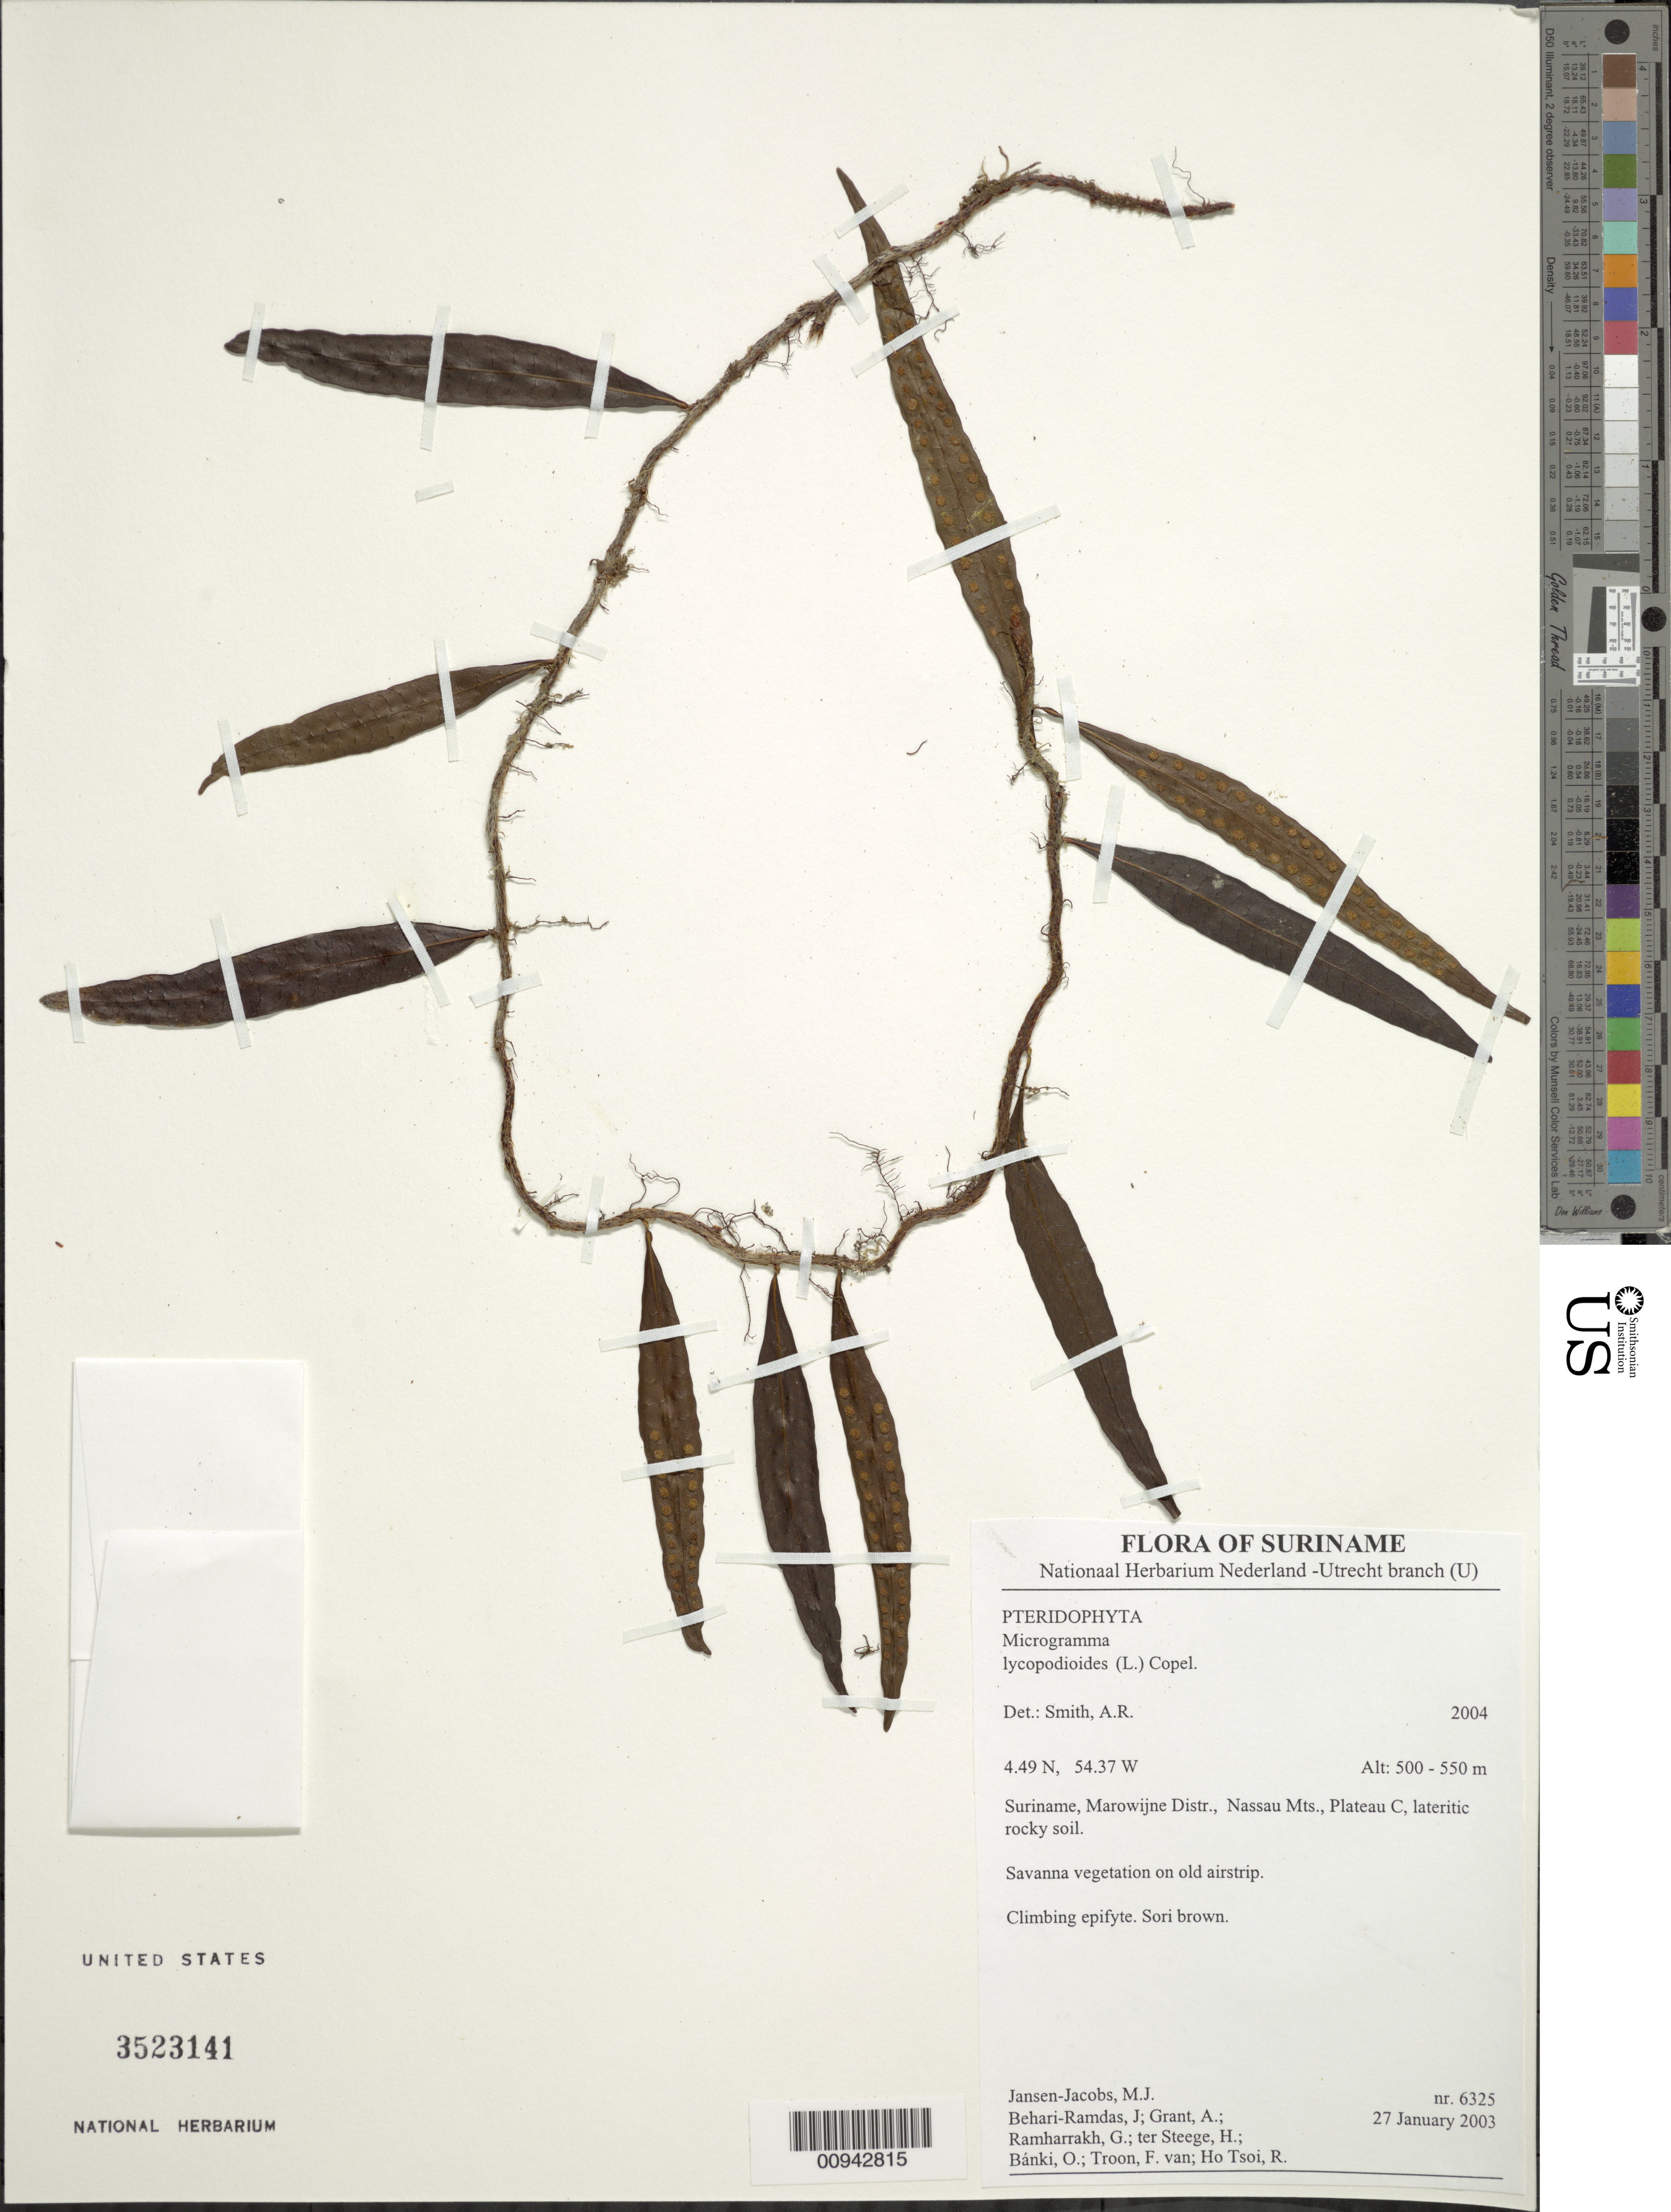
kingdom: Plantae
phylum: Tracheophyta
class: Polypodiopsida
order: Polypodiales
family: Polypodiaceae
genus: Microgramma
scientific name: Microgramma lycopodioides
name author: (L.) Copel.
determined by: Smith, Alan R., (UC)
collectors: M. J. Jansen-Jacobs, J. Behari-Ramdas, A. Grant, G. Ramharrakh, H. ter Steege, O. Bánki, F. Van Troon & R. Ho Tsoi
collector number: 6325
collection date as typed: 27-Jan-03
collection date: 2003-01-27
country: Suriname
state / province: Marowijne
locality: Nassau Mts., Plateau C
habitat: Lateritic rocky soil. Savanna vegetation on old airstrip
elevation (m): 500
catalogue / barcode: US 3523141